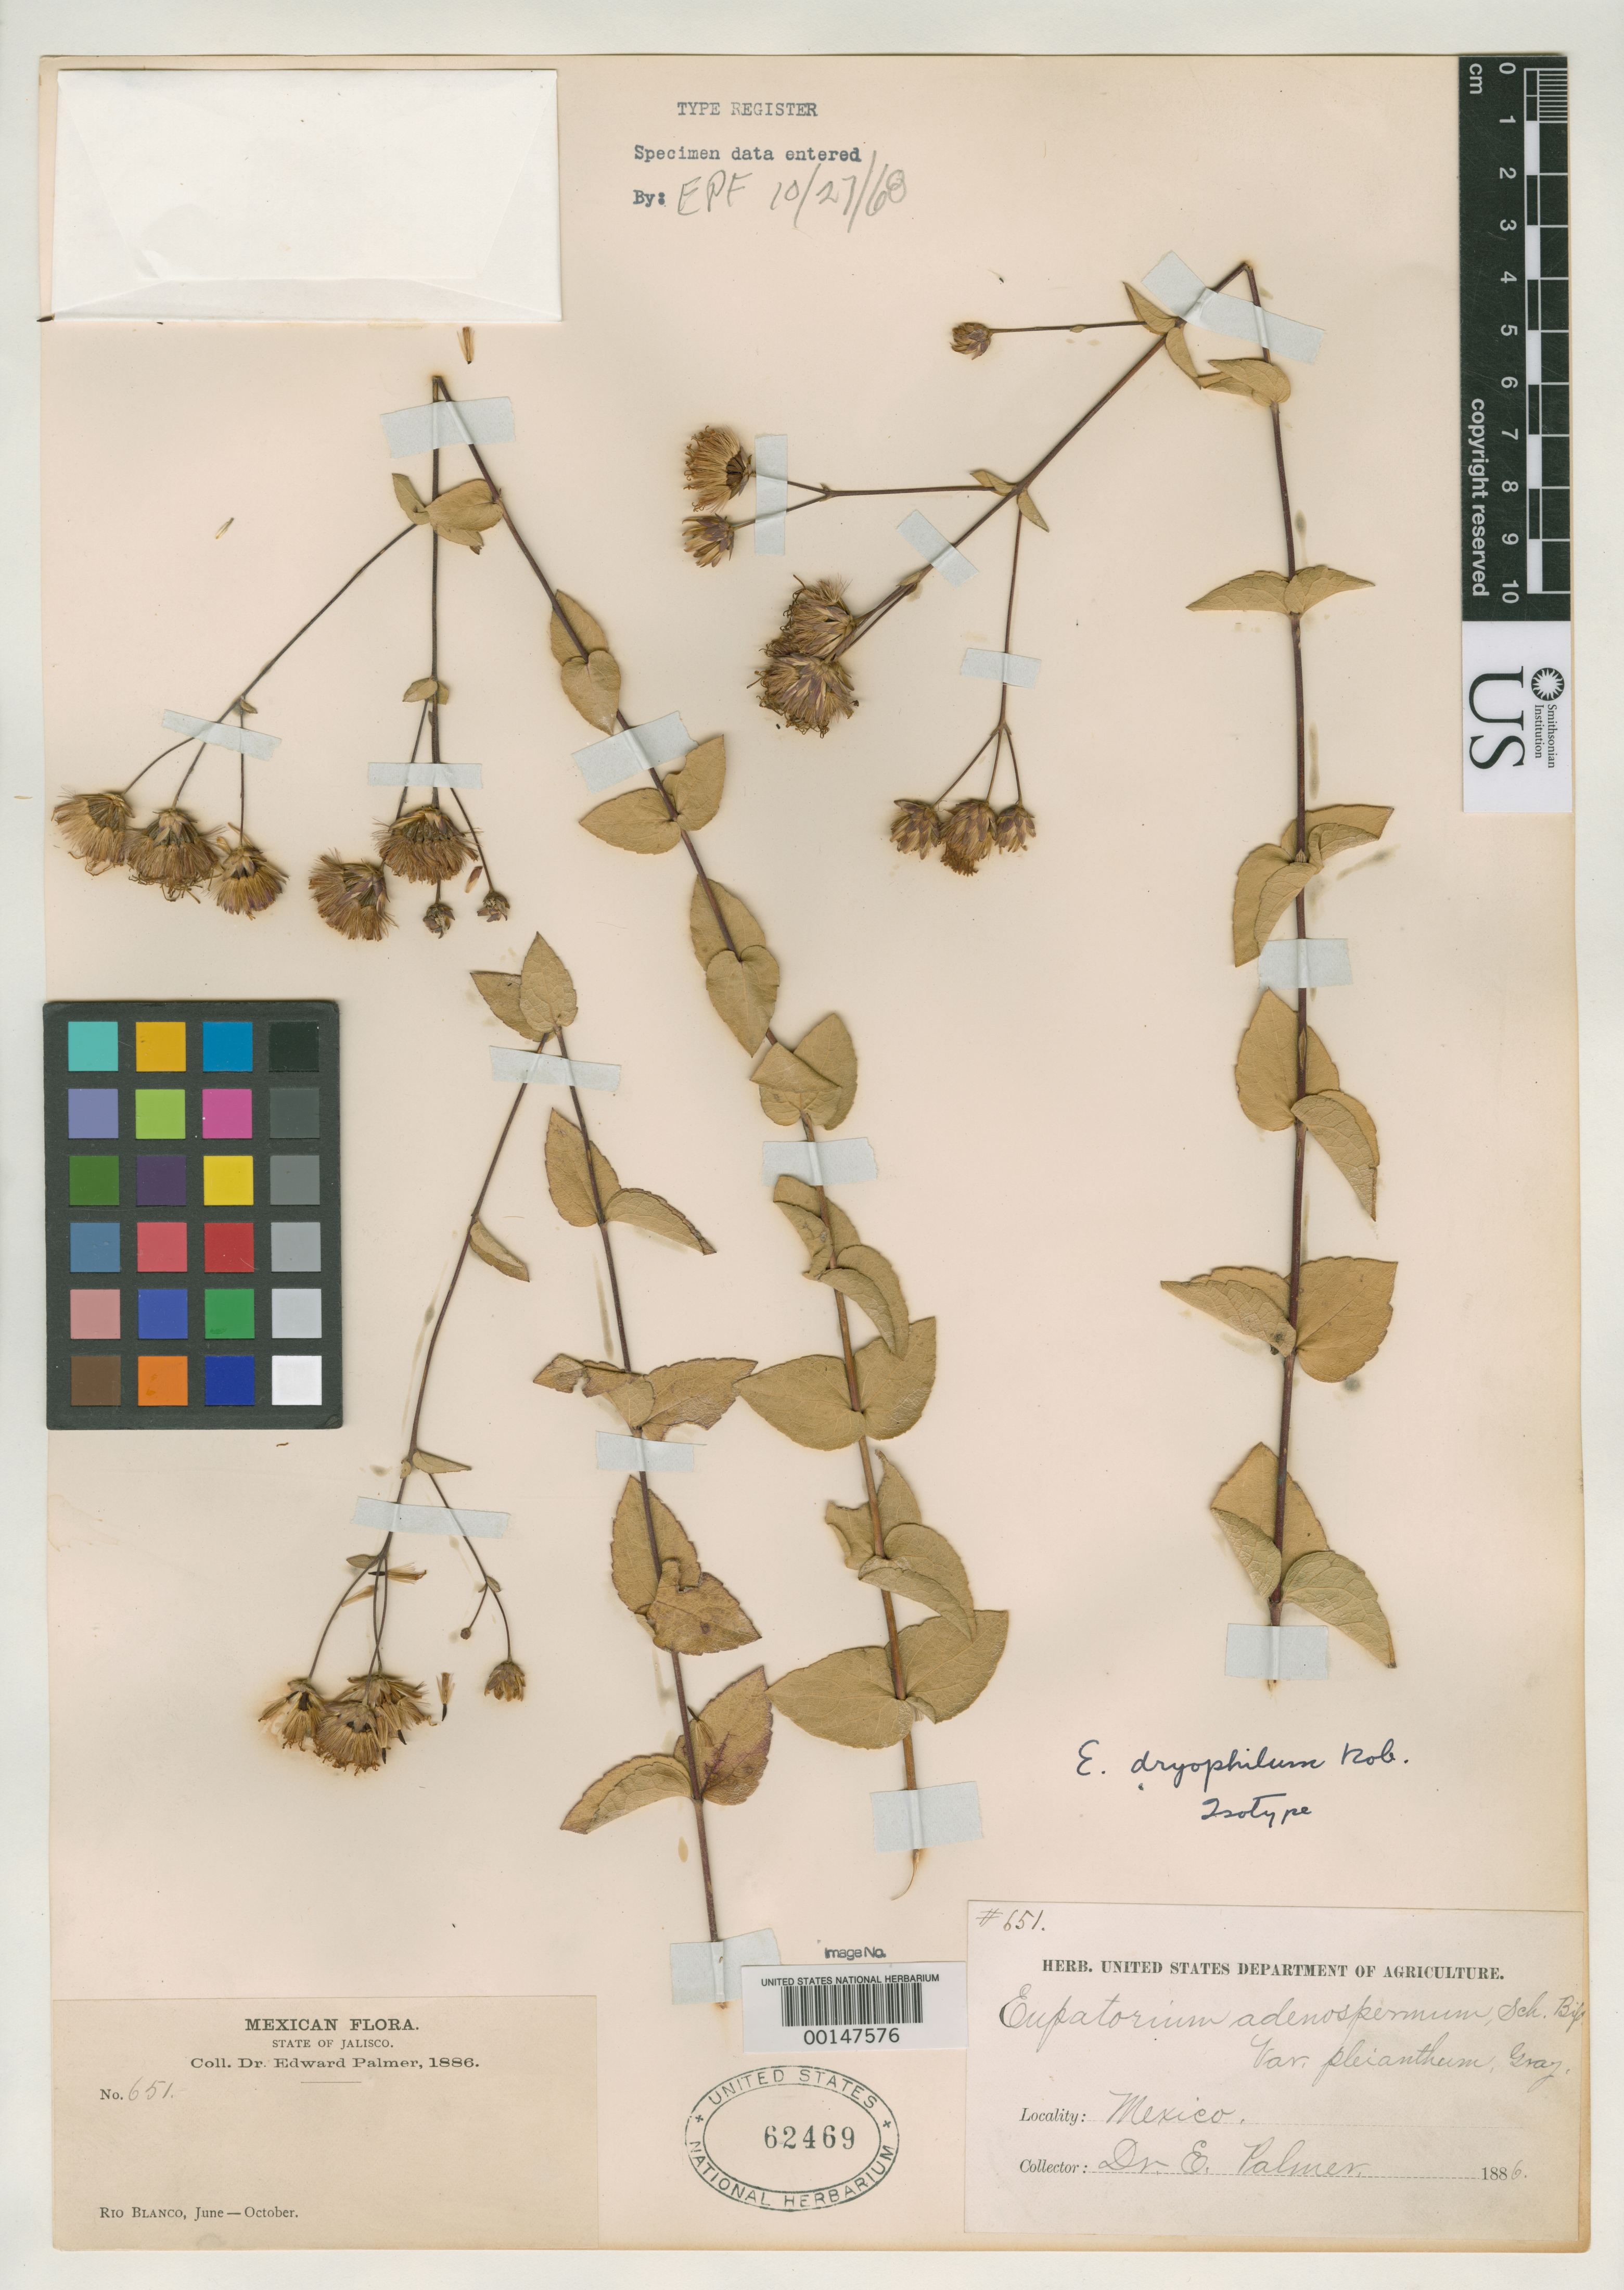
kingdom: Plantae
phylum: Tracheophyta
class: Magnoliopsida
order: Asterales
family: Asteraceae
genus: Eupatorium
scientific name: Eupatorium dryophilum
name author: B.L. Rob.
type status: Isotype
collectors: E. Palmer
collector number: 651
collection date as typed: Jun 1886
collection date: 1886-06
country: Mexico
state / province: Jalisco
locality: Rio Blanco.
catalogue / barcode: US 62469